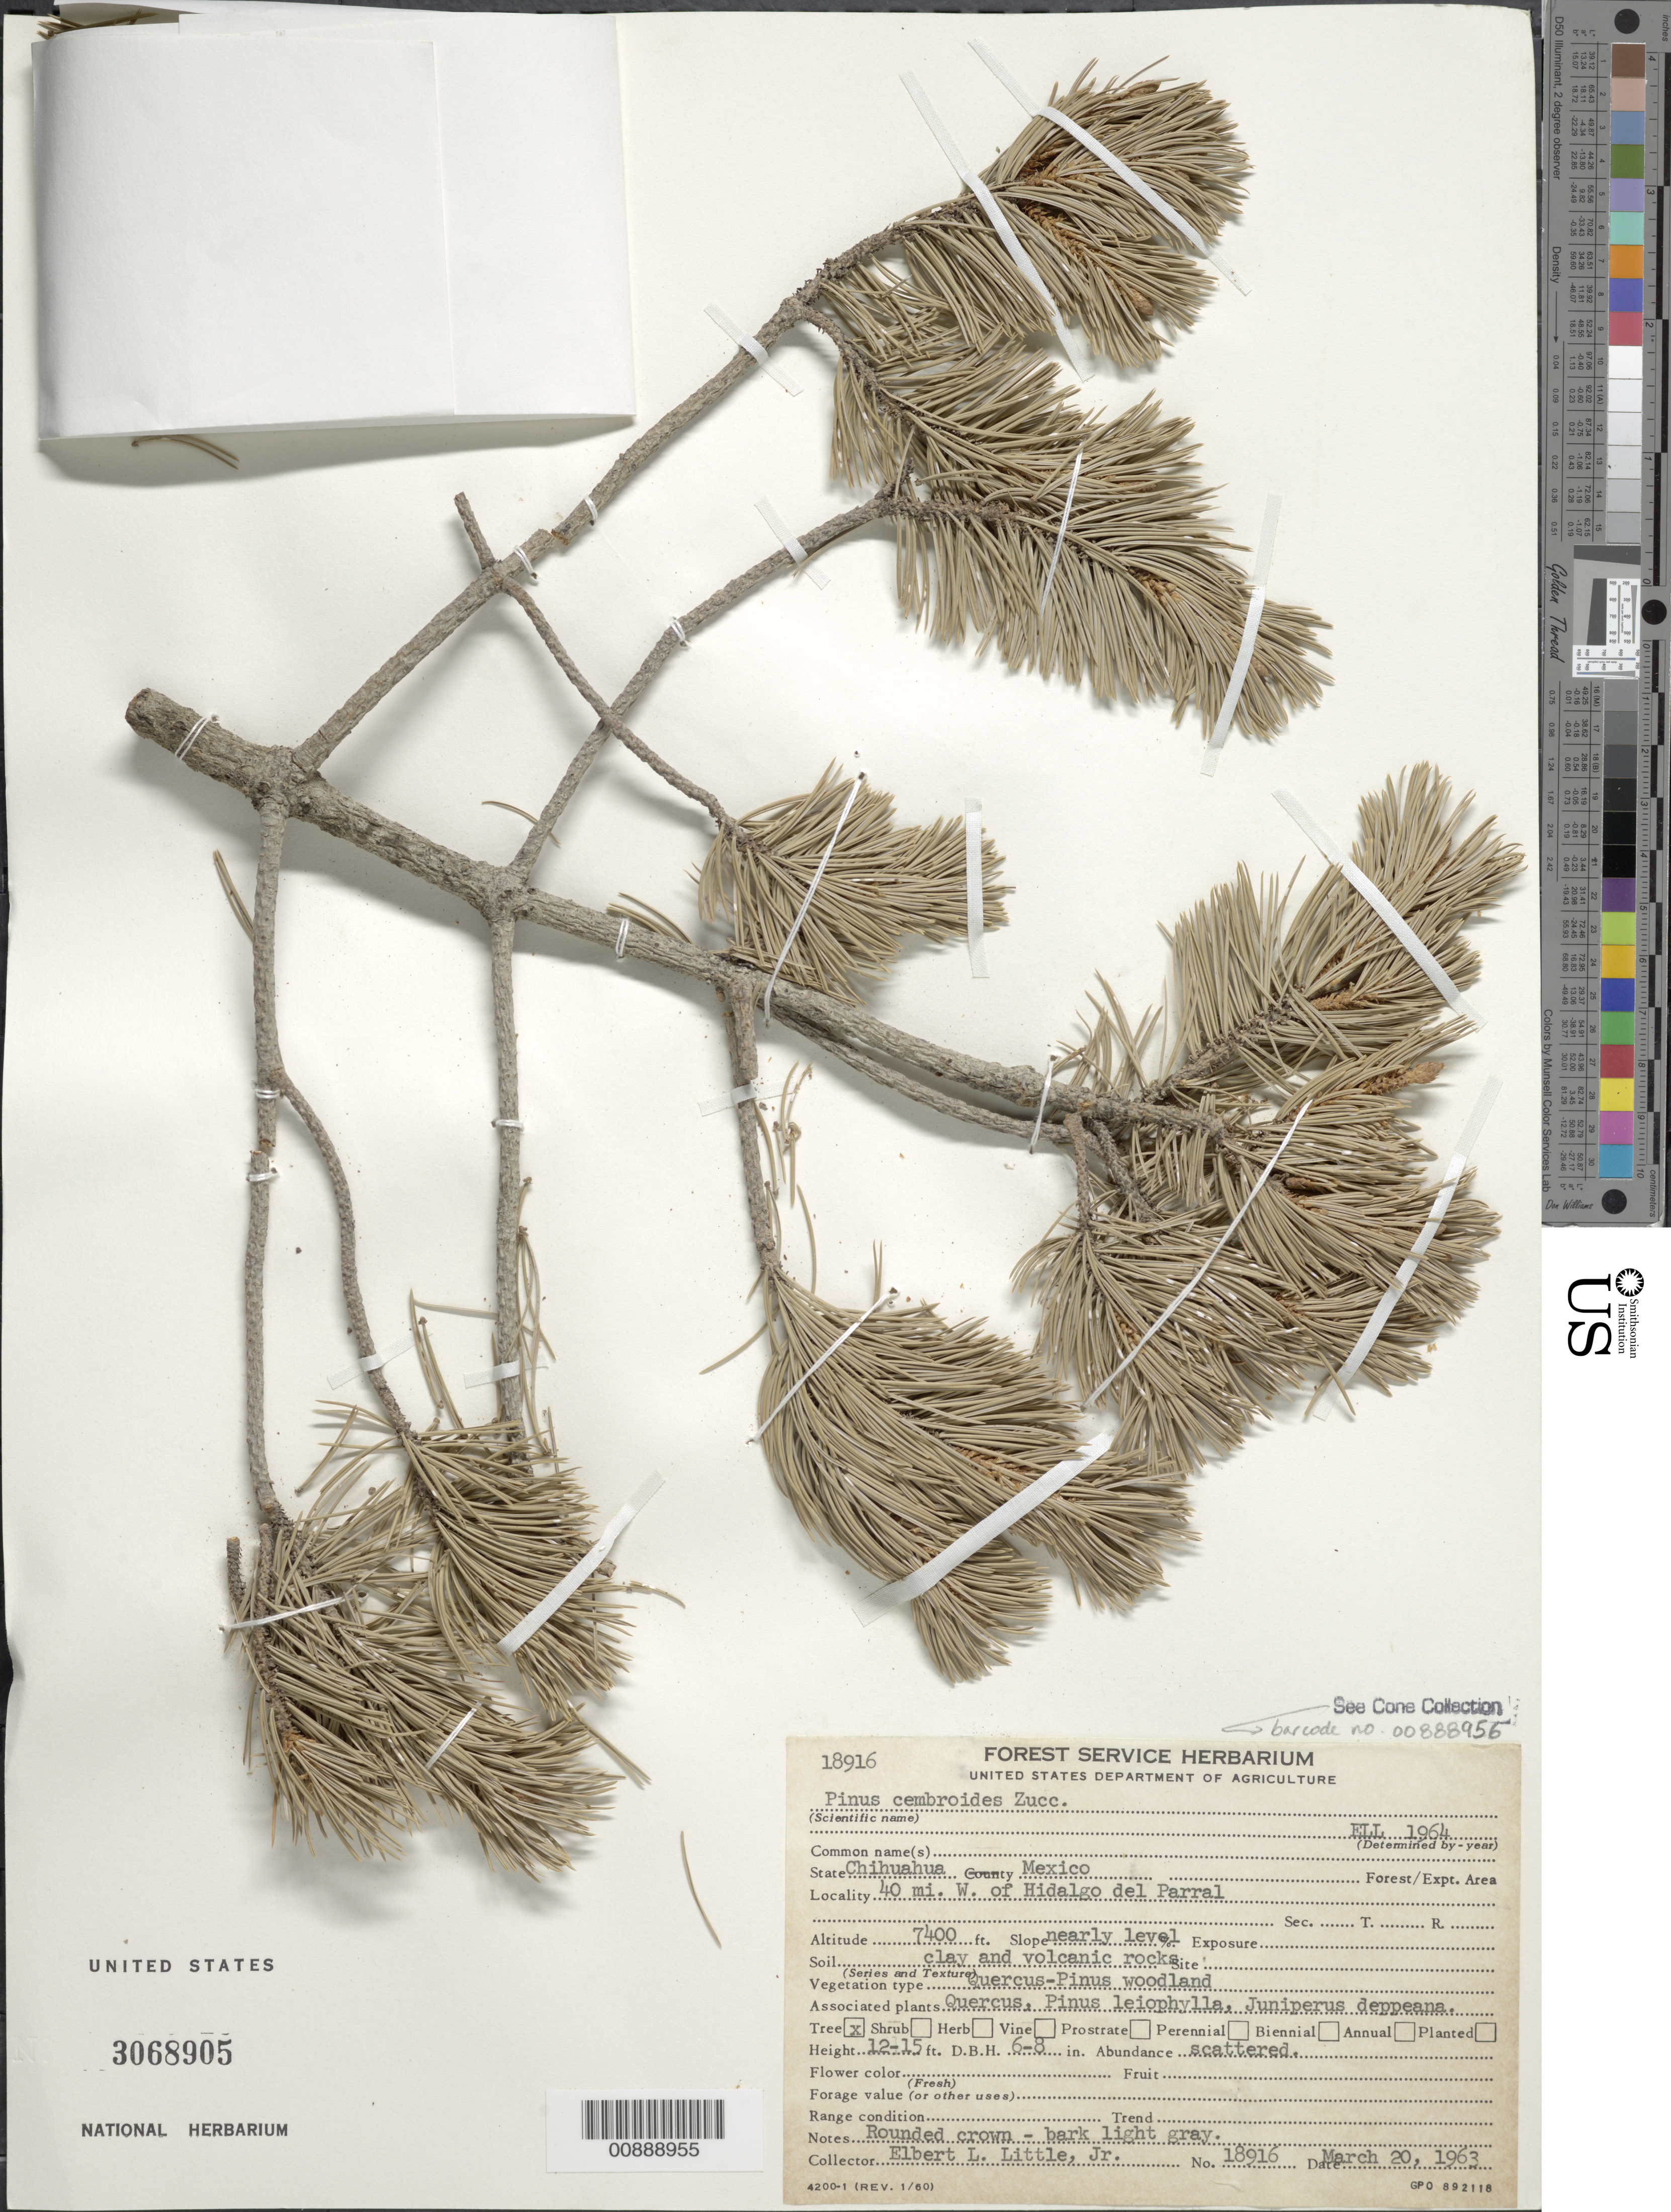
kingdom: Plantae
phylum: Tracheophyta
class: Pinopsida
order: Pinales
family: Pinaceae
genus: Pinus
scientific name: Pinus cembroides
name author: Zucc.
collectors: E. L. Little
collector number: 18916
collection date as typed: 20 Mar 1963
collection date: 1963-03-20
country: Mexico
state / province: Chihuahua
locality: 40 mi. W of Hidalgo del Parral, Chihuahua.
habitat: Slope nearly level, clay and volcanic rocks. Quercus-Pinus woodland. Assoc. plants: Quercus, Pinus leiophylla ..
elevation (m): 2256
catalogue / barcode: US 3068905